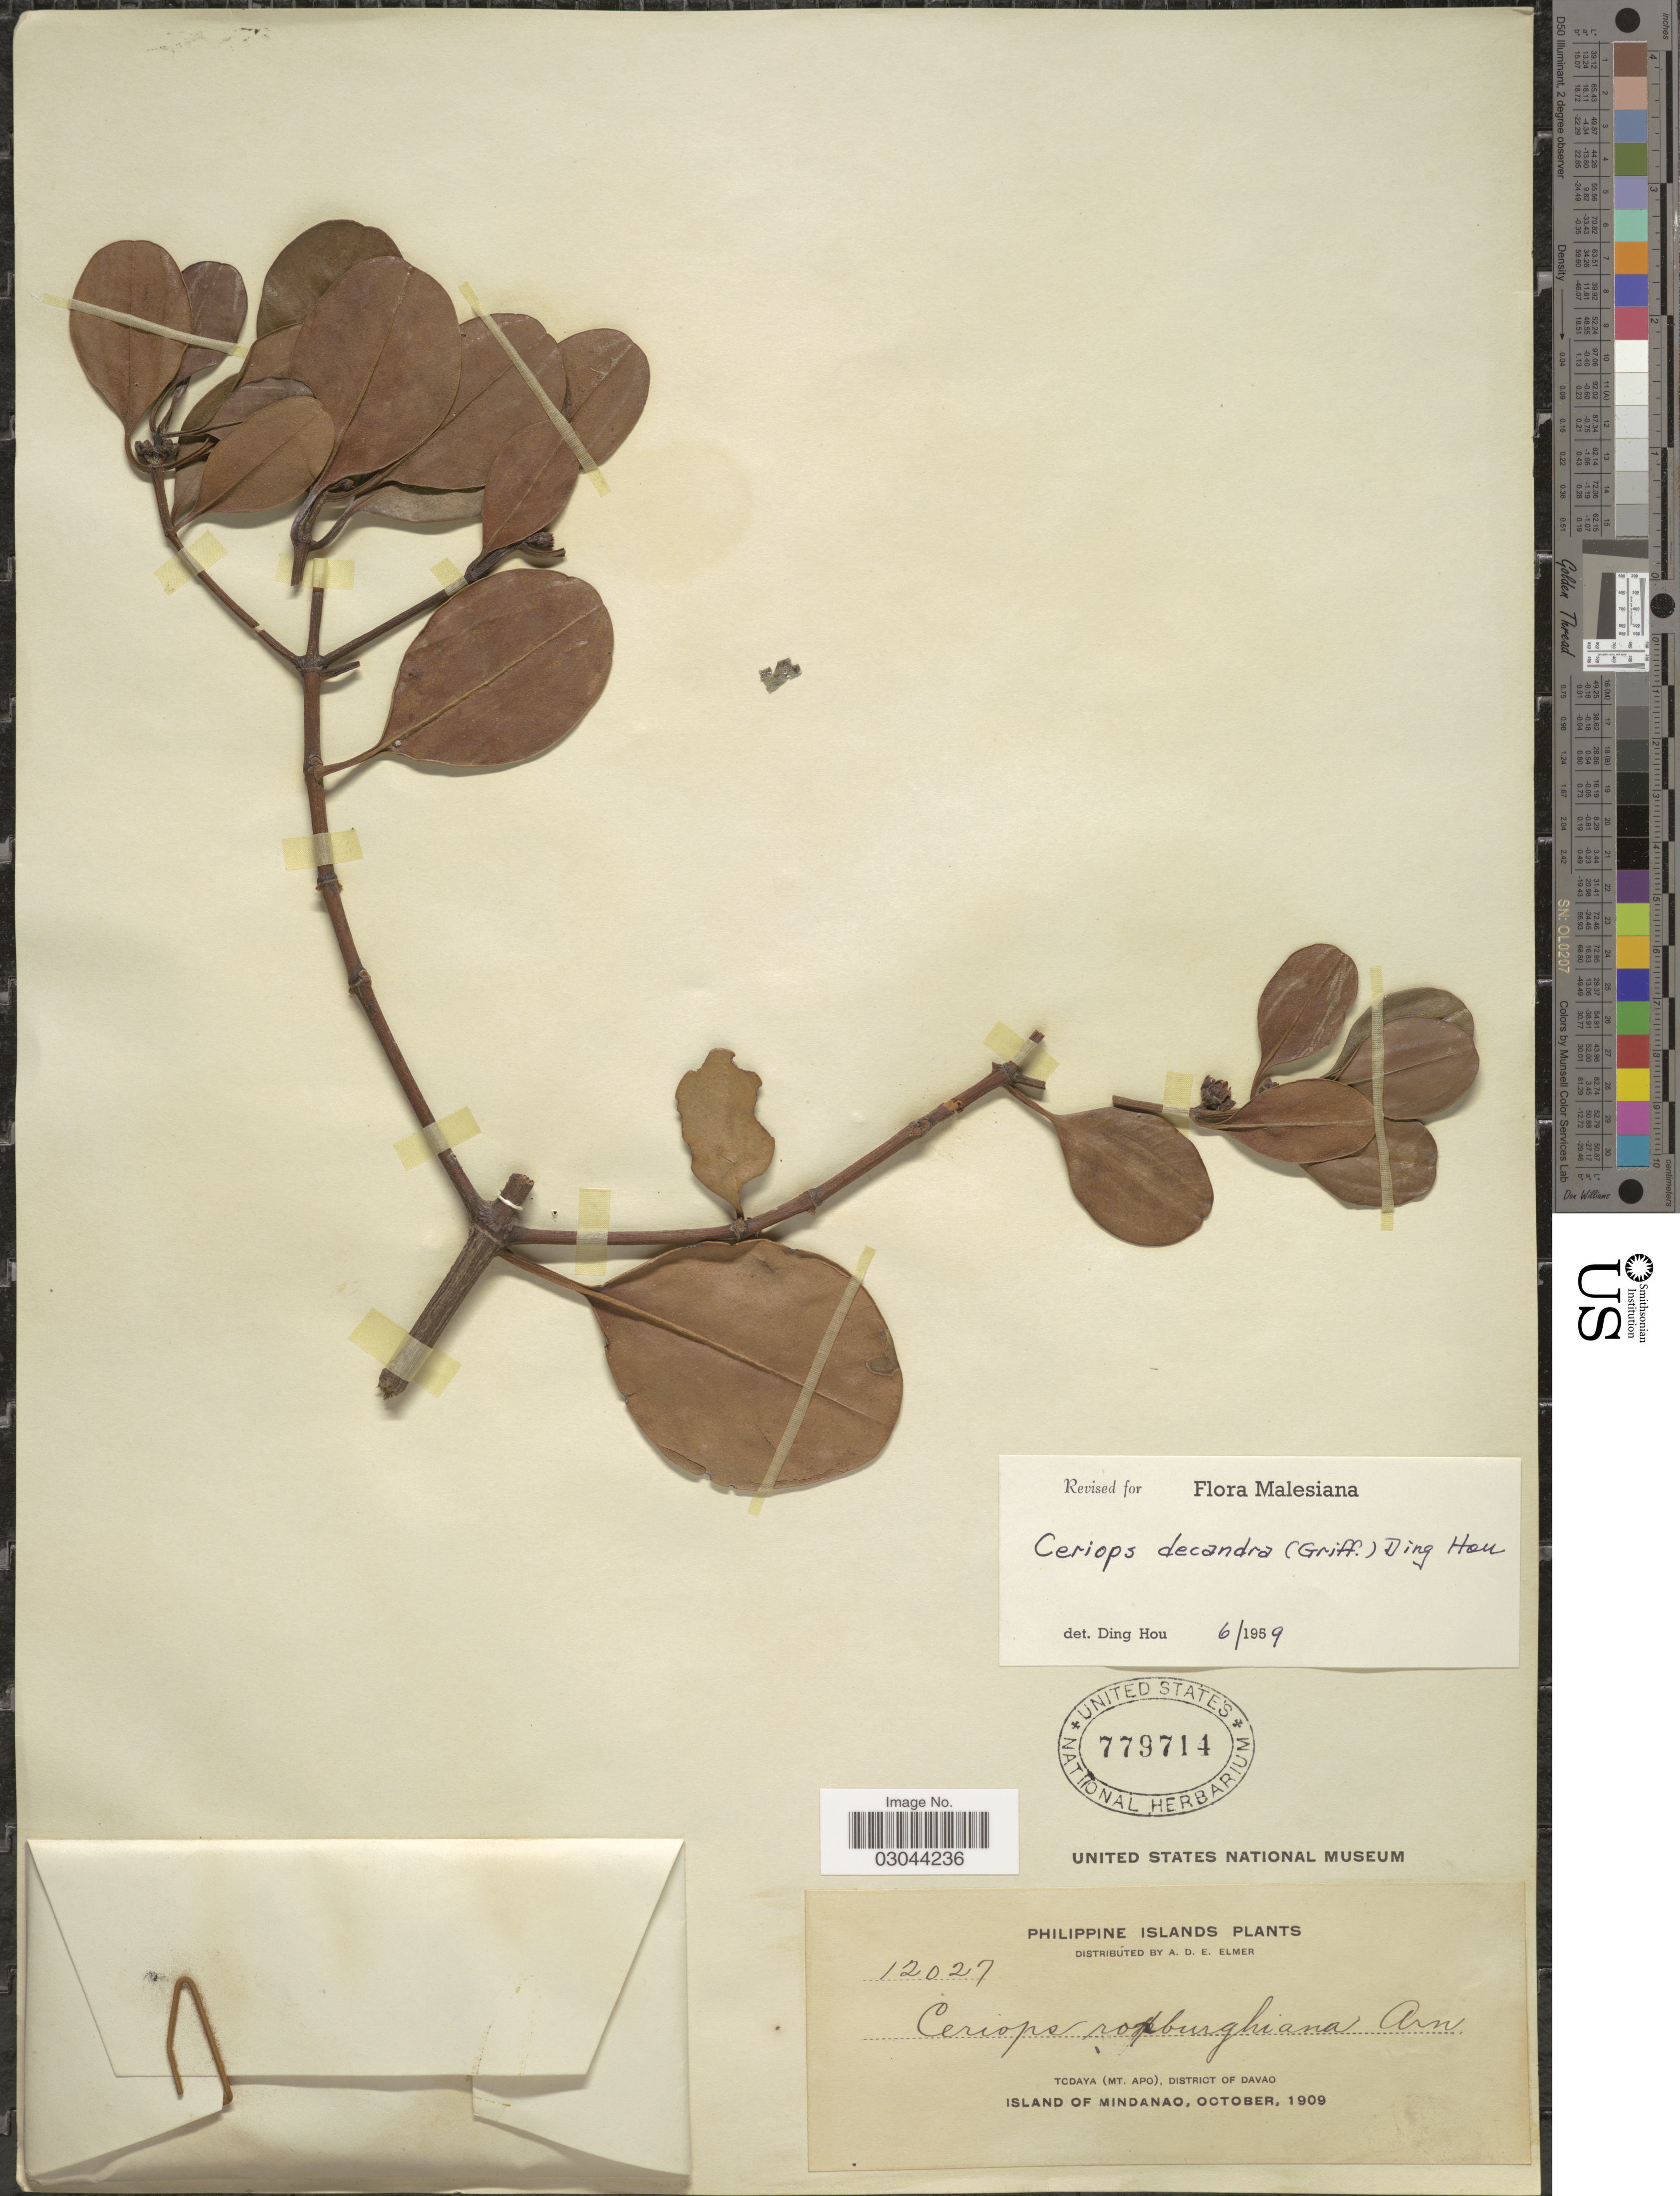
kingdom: Plantae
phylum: Tracheophyta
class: Magnoliopsida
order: Malpighiales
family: Rhizophoraceae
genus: Ceriops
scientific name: Ceriops decandra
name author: (Griff.) Ding Hou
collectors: A. D. E. Elmer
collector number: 12027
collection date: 1909-10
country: Philippines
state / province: Davao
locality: Philippine Islands. Todaya (Mt. Apo), District of Davao. Island of Mindanao.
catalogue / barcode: US 779714